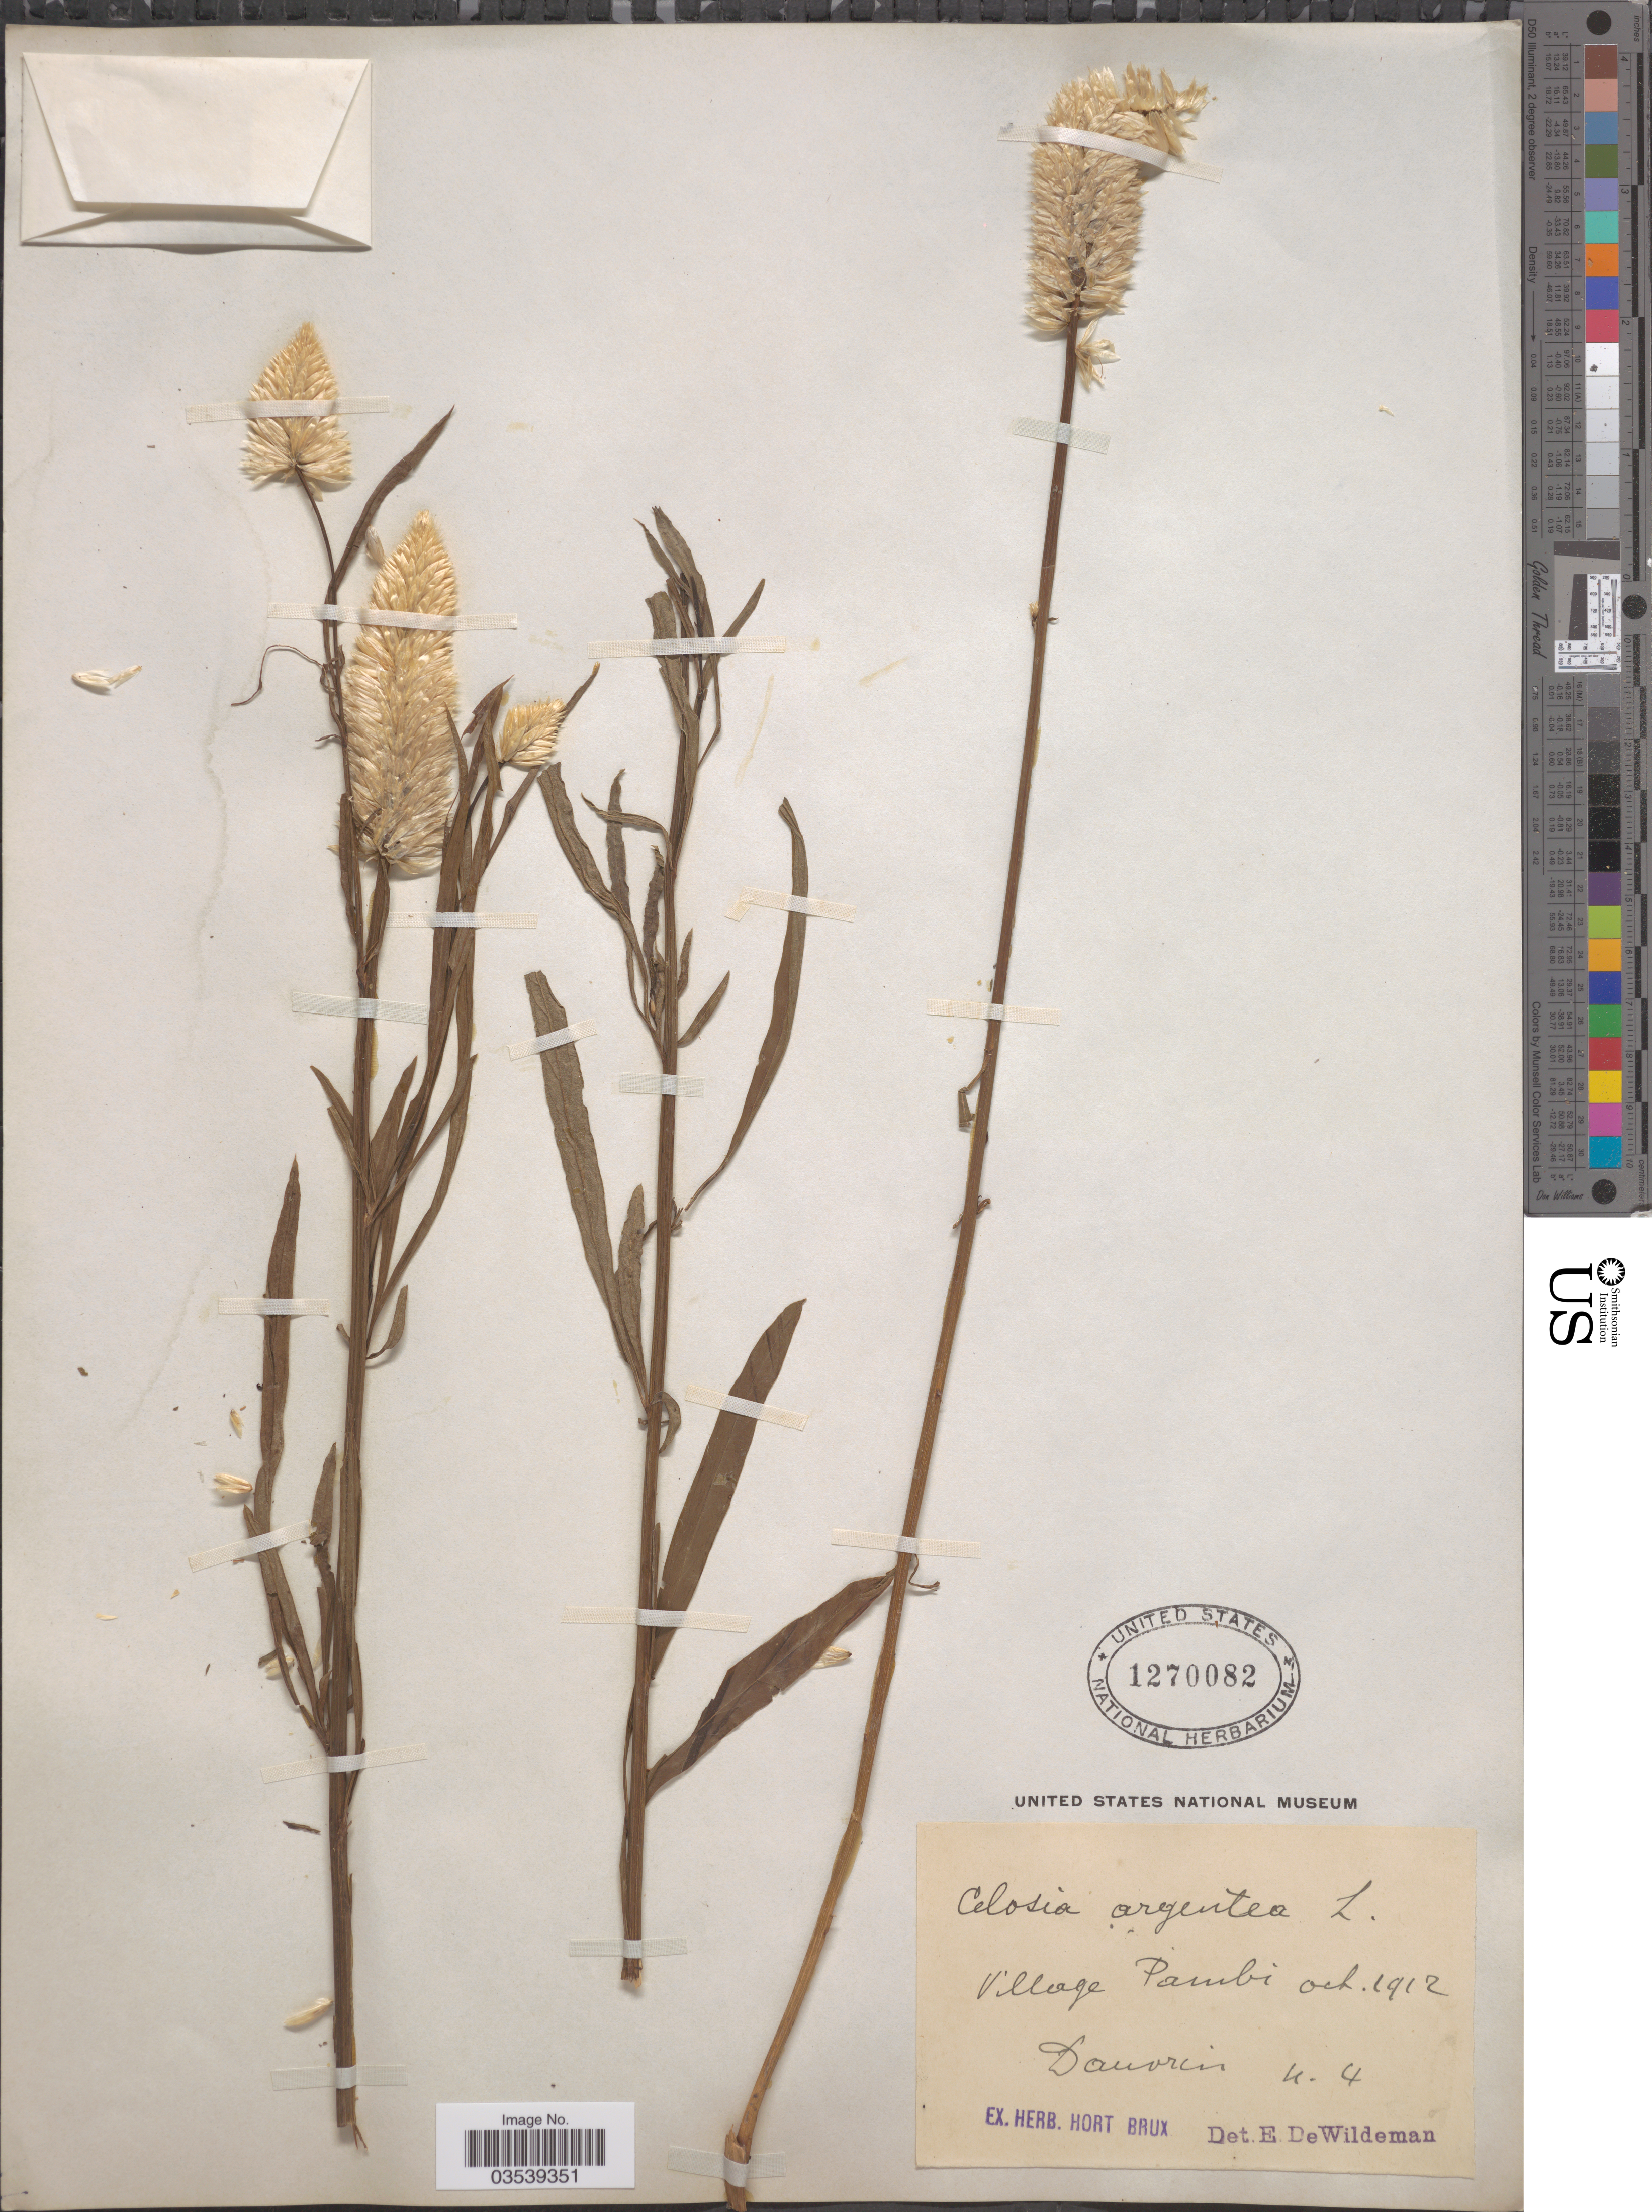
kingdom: Plantae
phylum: Tracheophyta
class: Magnoliopsida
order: Caryophyllales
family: Amaranthaceae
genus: Celosia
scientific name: Celosia argentea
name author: L.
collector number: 5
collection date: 1912-10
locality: Village Pambi.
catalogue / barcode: US 1270082